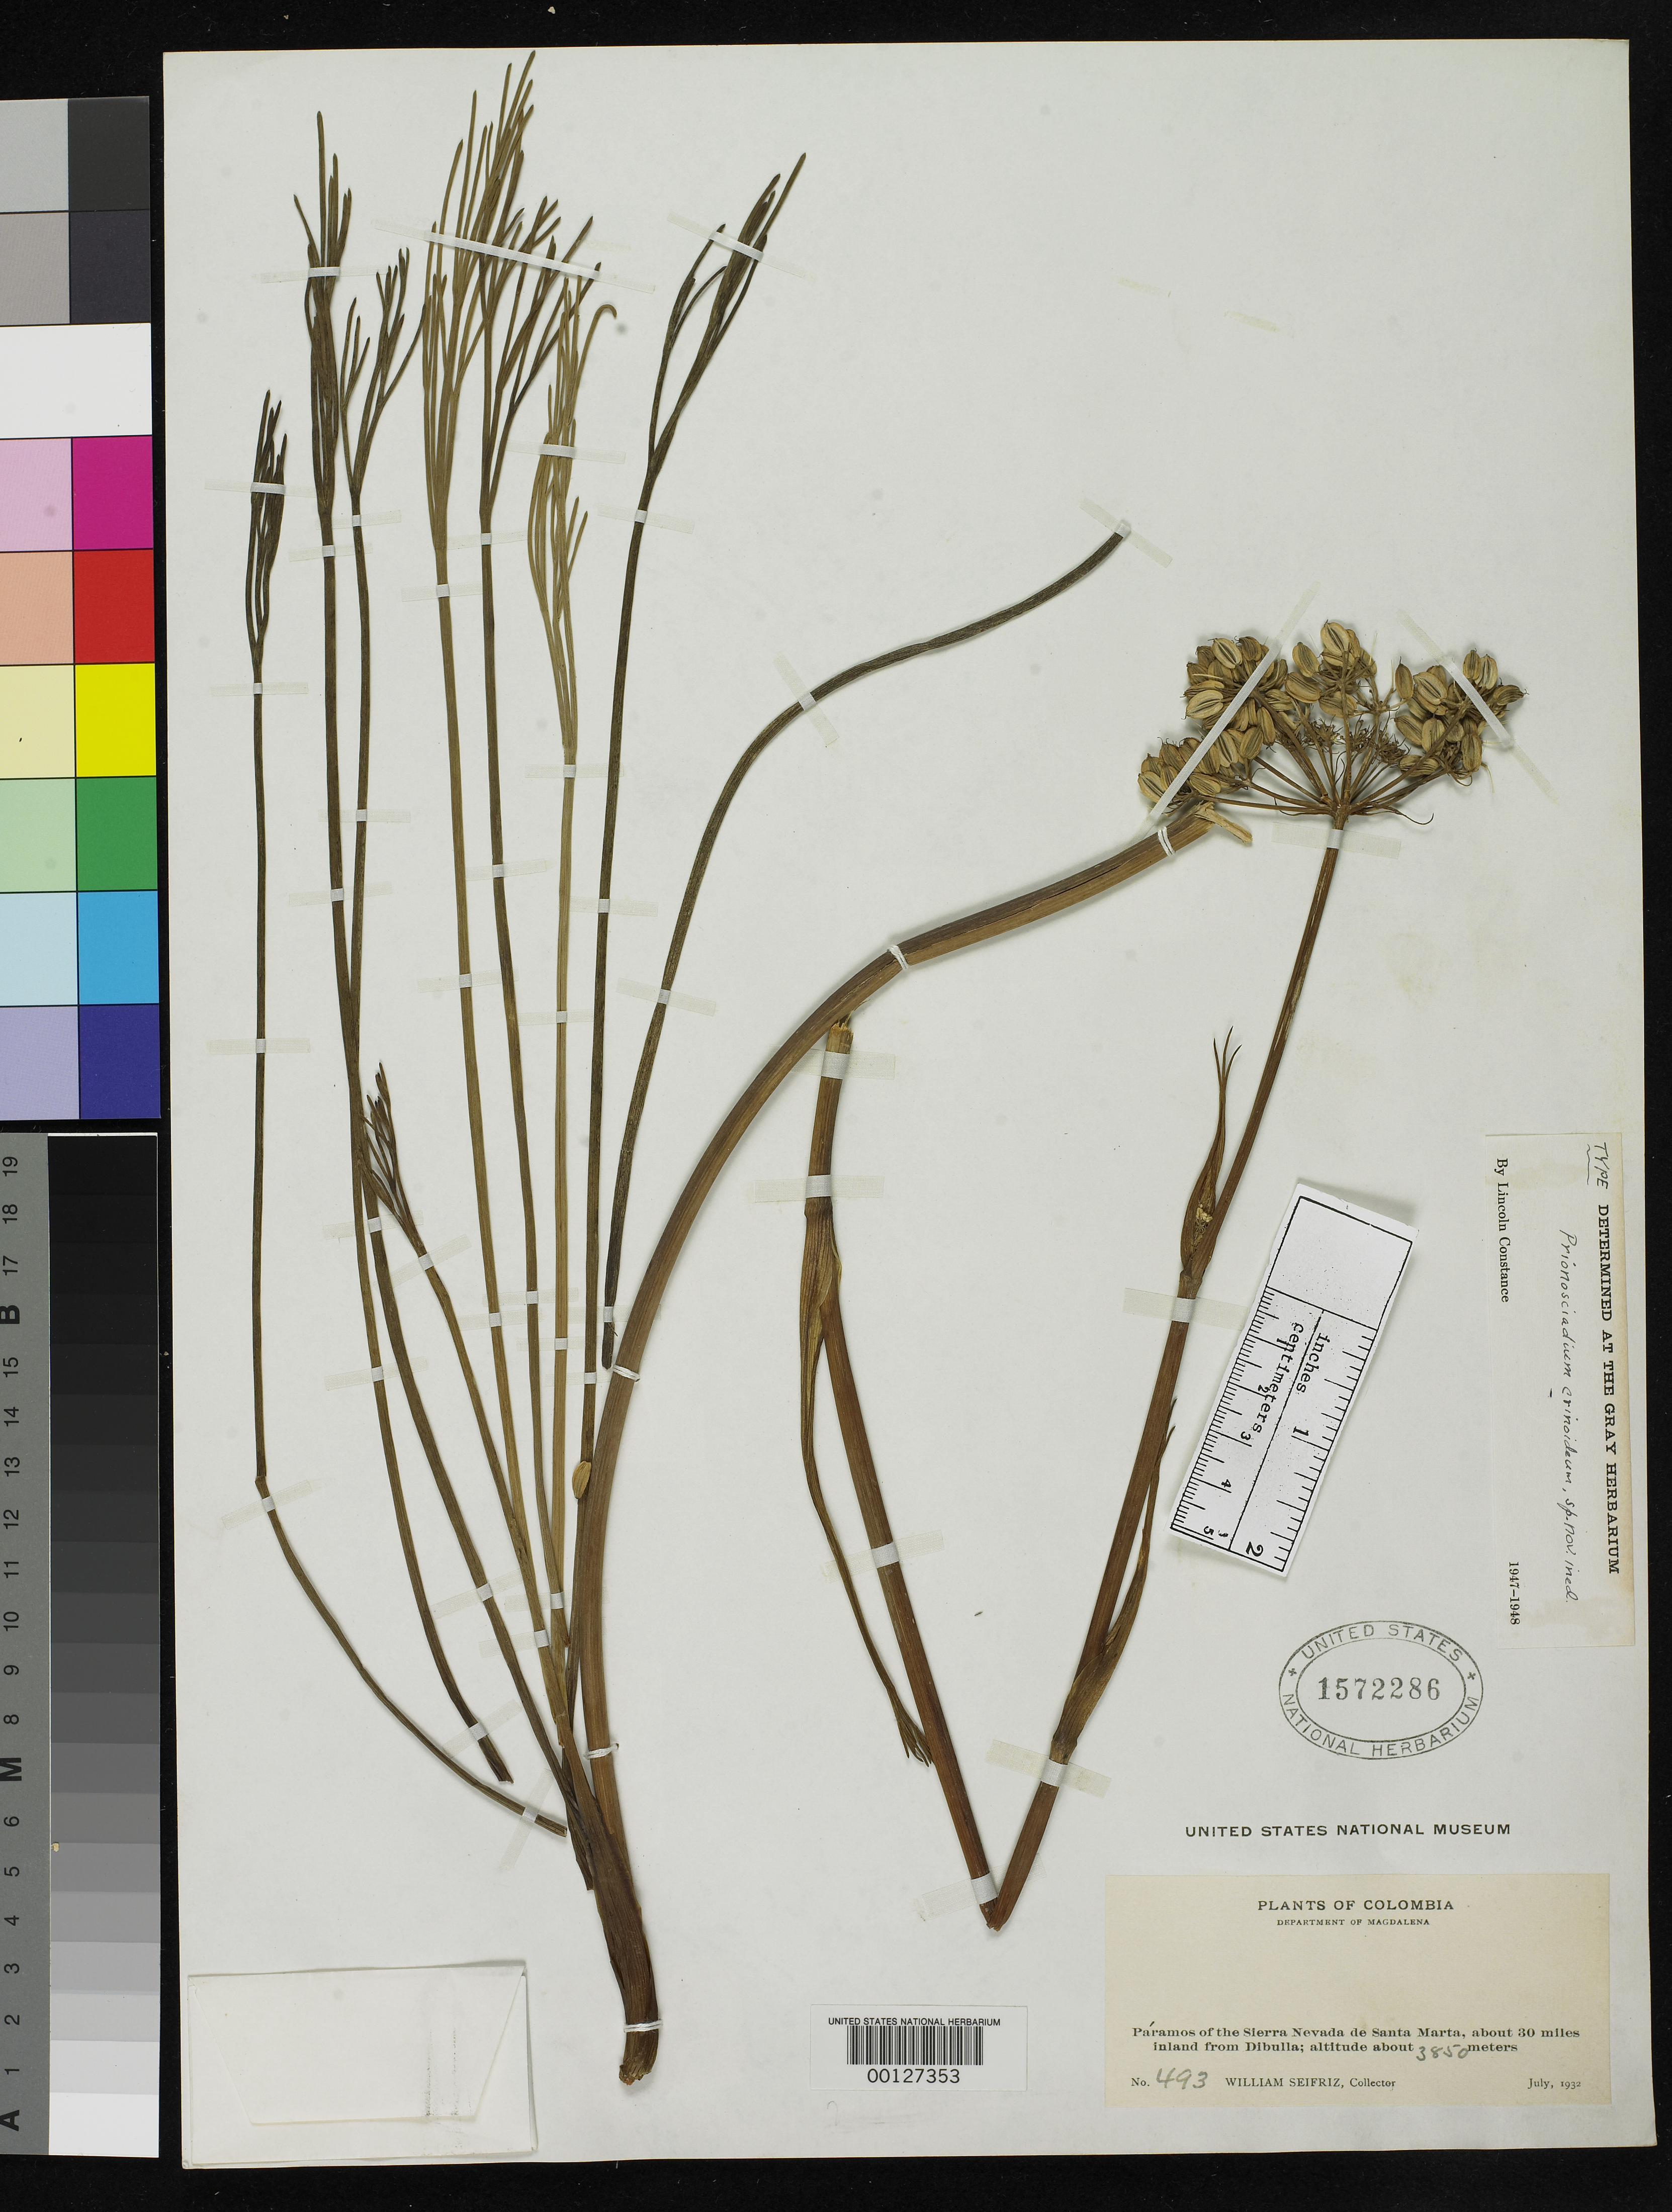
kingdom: Plantae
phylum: Tracheophyta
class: Magnoliopsida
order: Apiales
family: Apiaceae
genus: Prionosciadium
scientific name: Prionosciadium crinoideum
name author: Mathias & Constance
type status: Holotype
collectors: W. Seifriz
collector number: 493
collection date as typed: Jul 1932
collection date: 1932-07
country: Colombia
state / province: Magdalena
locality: Paramos of Sierra Nevada de Santa Marta, ca. 30 m inland from Dibulla.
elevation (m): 3850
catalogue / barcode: US 1572286